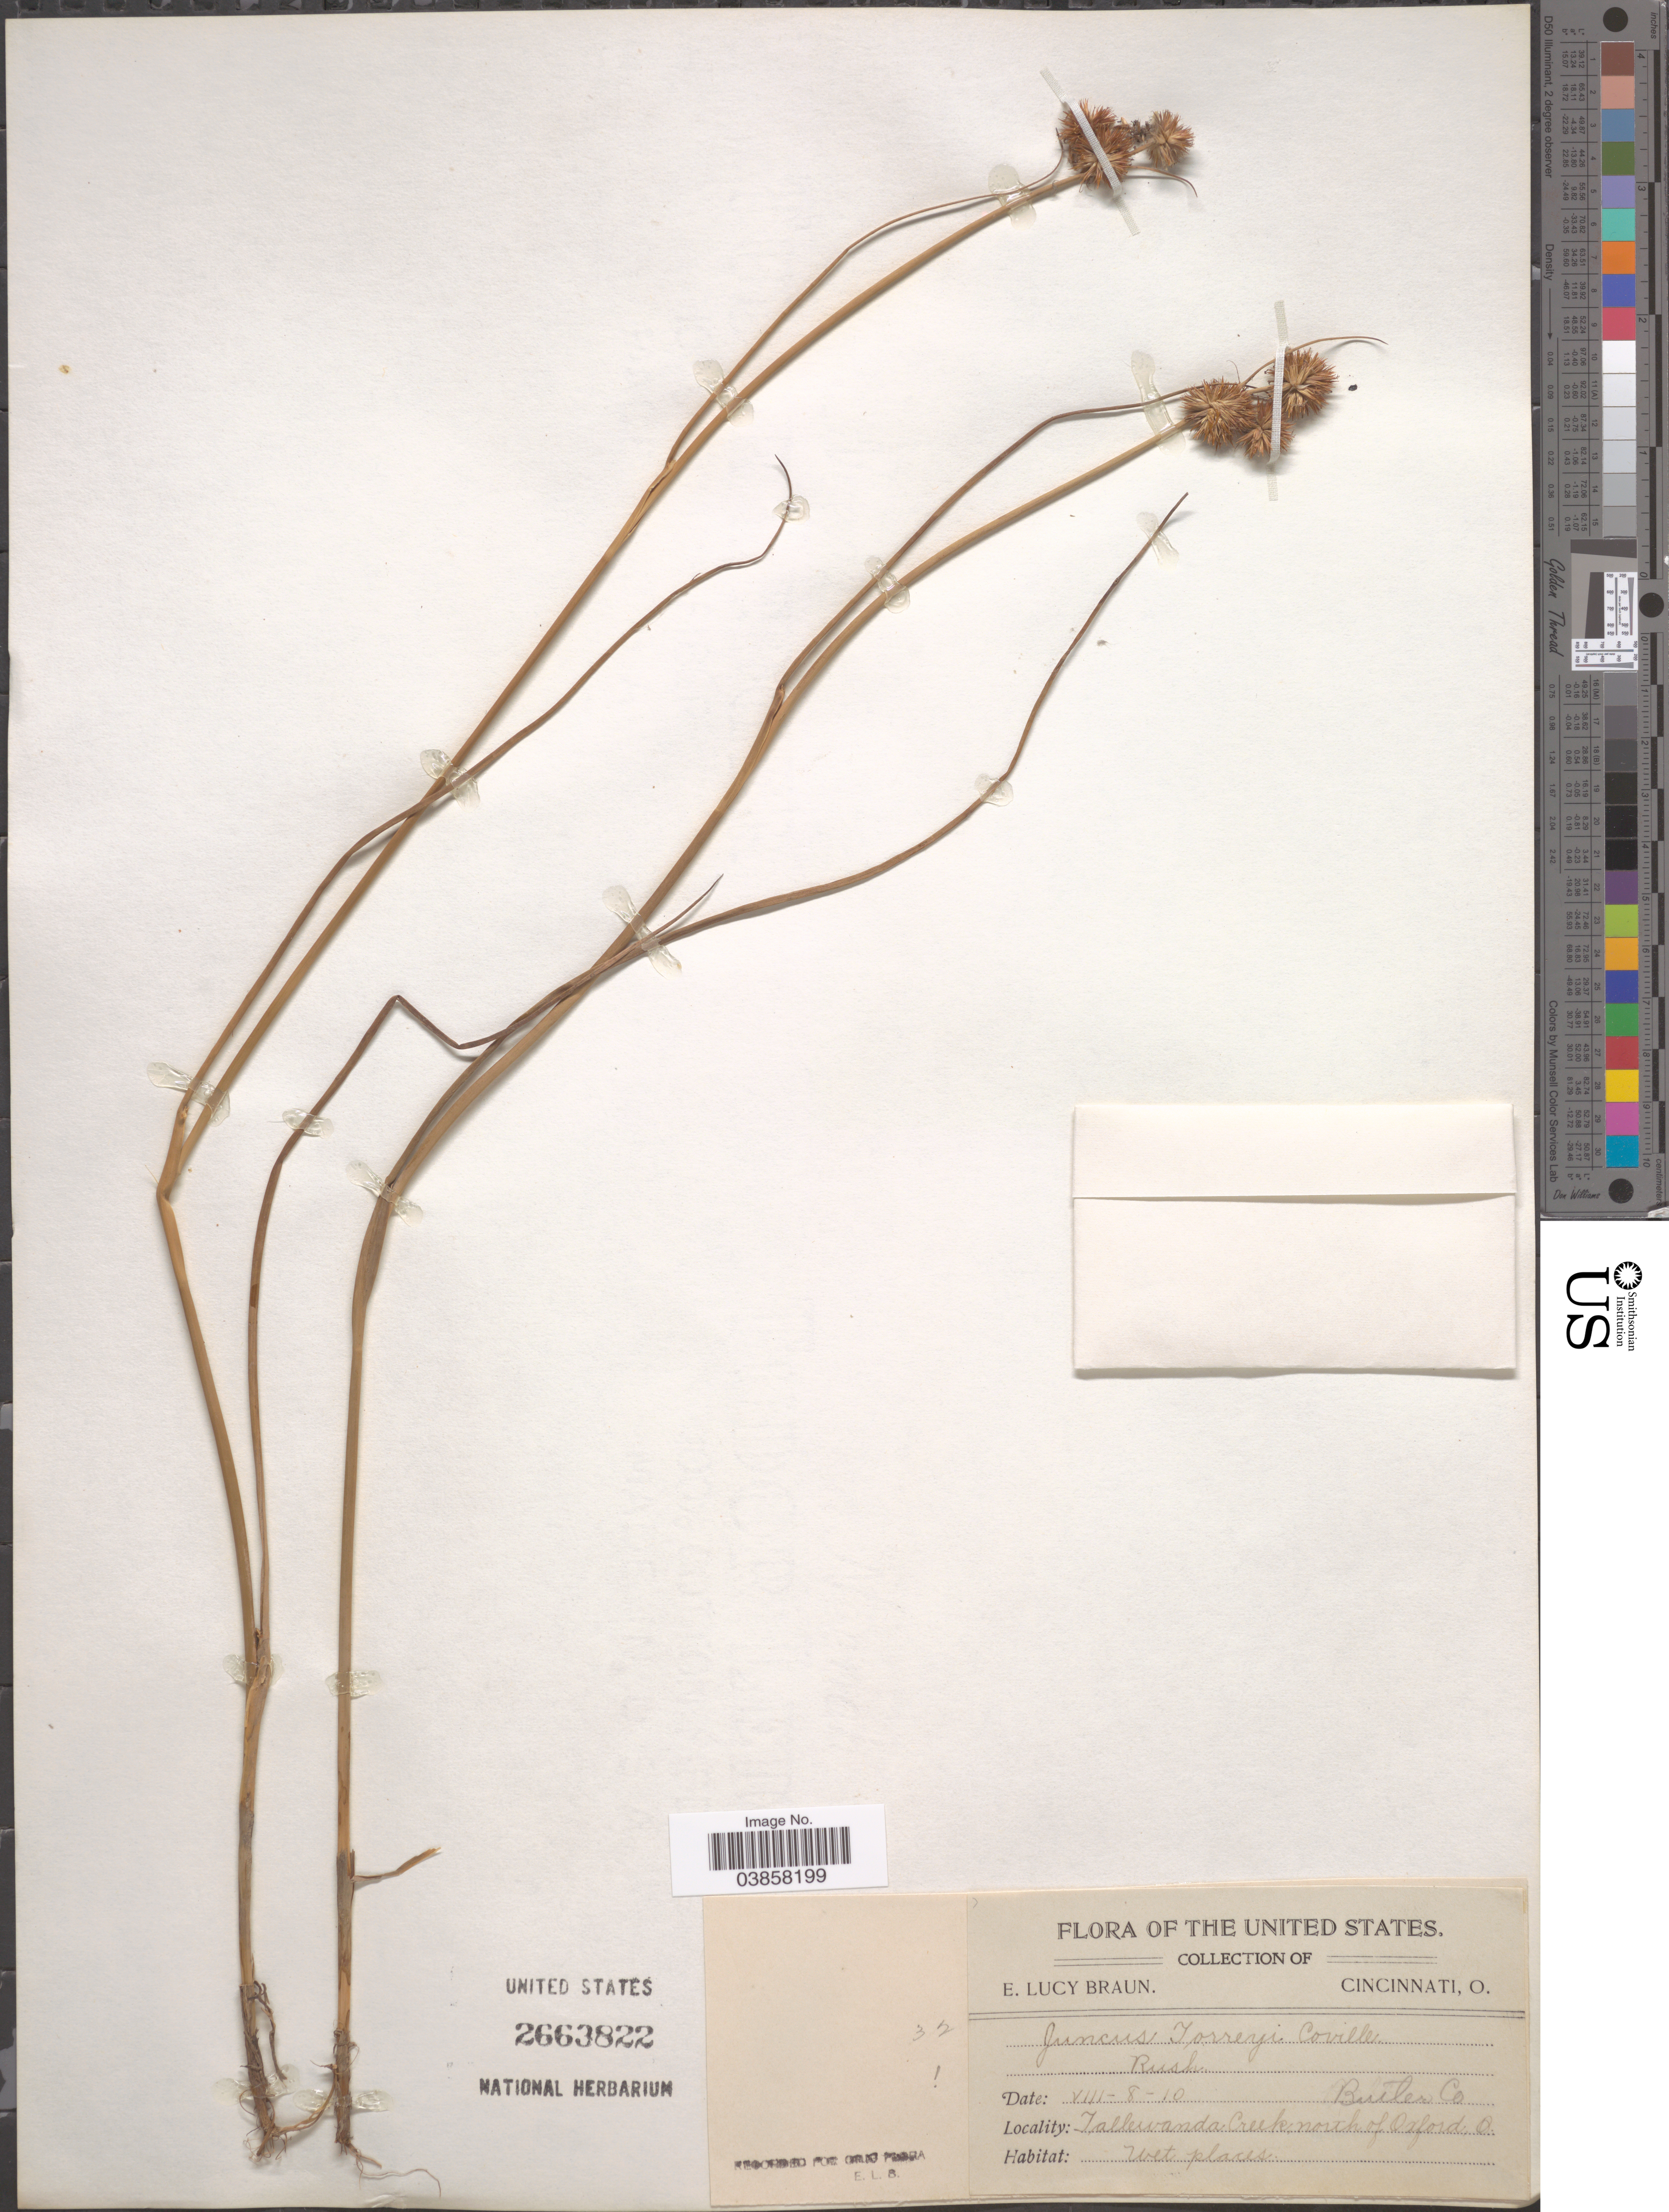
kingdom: Plantae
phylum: Tracheophyta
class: Liliopsida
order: Poales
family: Juncaceae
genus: Juncus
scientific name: Juncus torreyi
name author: Coville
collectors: E. L. Braun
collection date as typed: Transcribed d/m/y: 8/8/10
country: United States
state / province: Ohio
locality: Butler Co. Tallewanda Creek north of Oxford.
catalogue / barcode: US 2663822